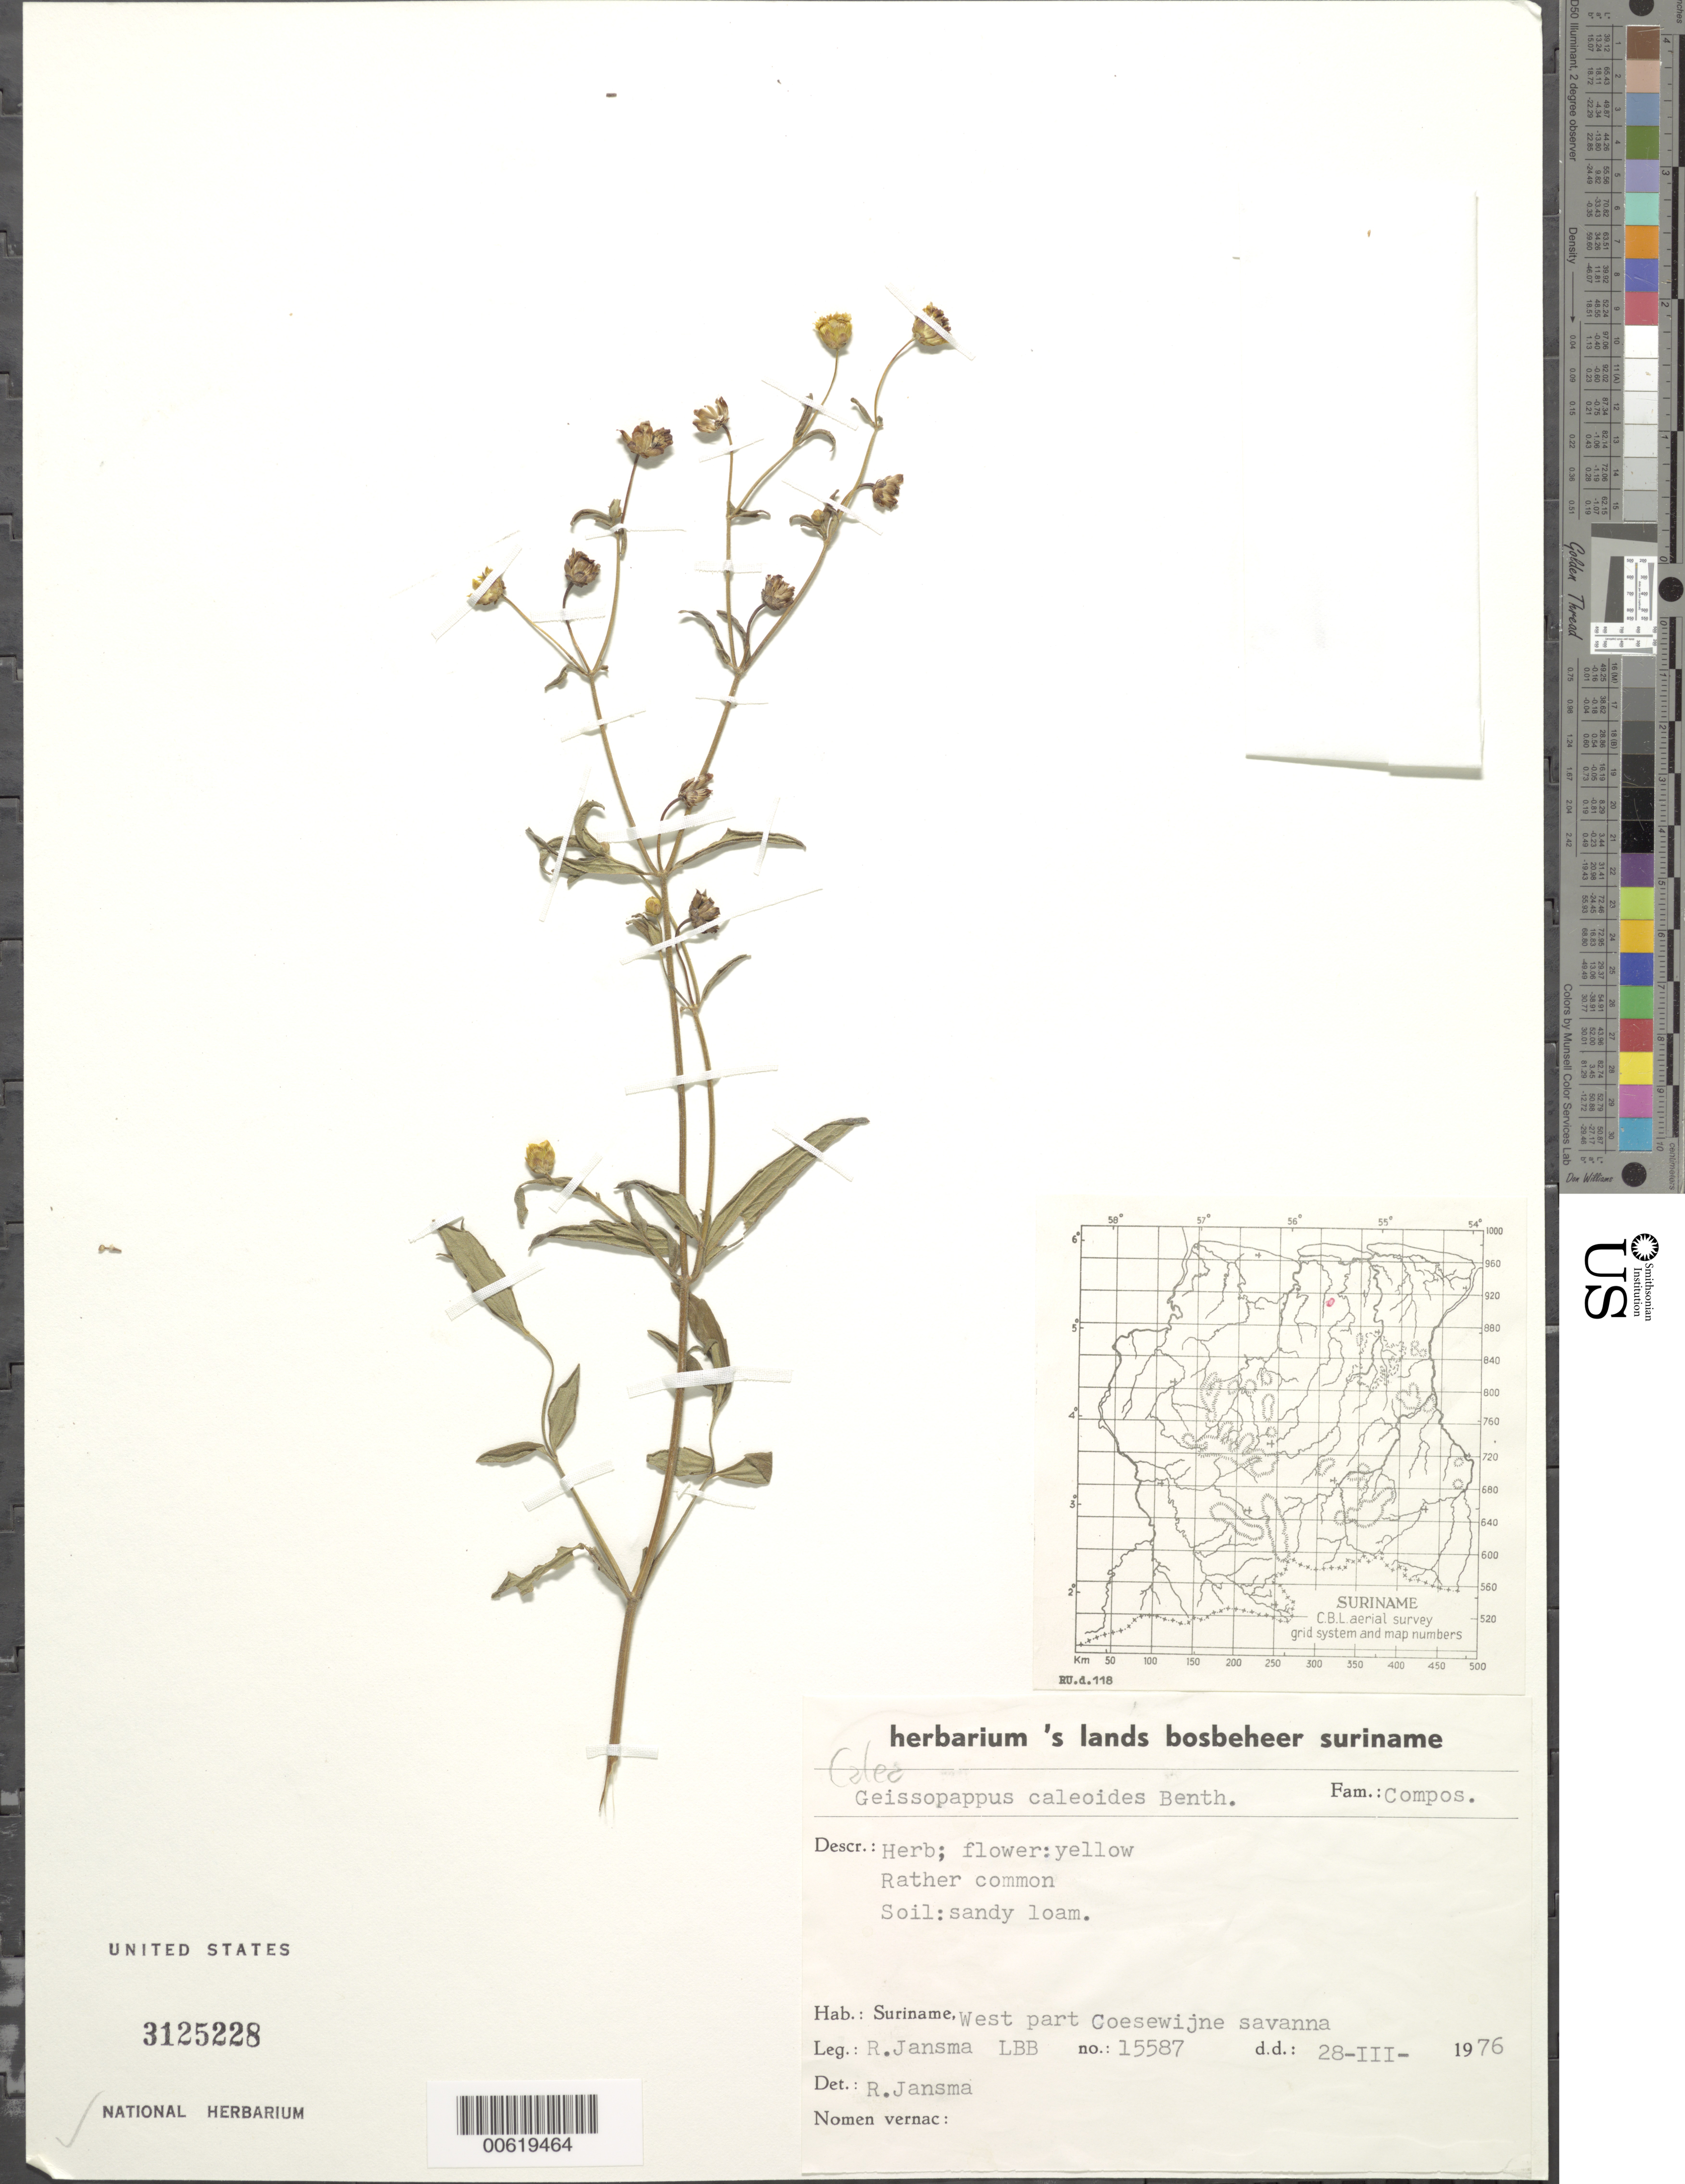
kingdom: Plantae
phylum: Tracheophyta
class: Magnoliopsida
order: Asterales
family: Asteraceae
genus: Calea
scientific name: Calea caleoides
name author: (DC.) H. Rob.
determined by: Bueno, Vinicius Resende, (ICN), Universidade Federal do Rio Grande do Sul (BRAZIL)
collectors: R. Jansma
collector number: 15587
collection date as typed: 28-Mar-76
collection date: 1976-03-28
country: Suriname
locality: Coesewijne Savanna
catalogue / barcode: US 3125228